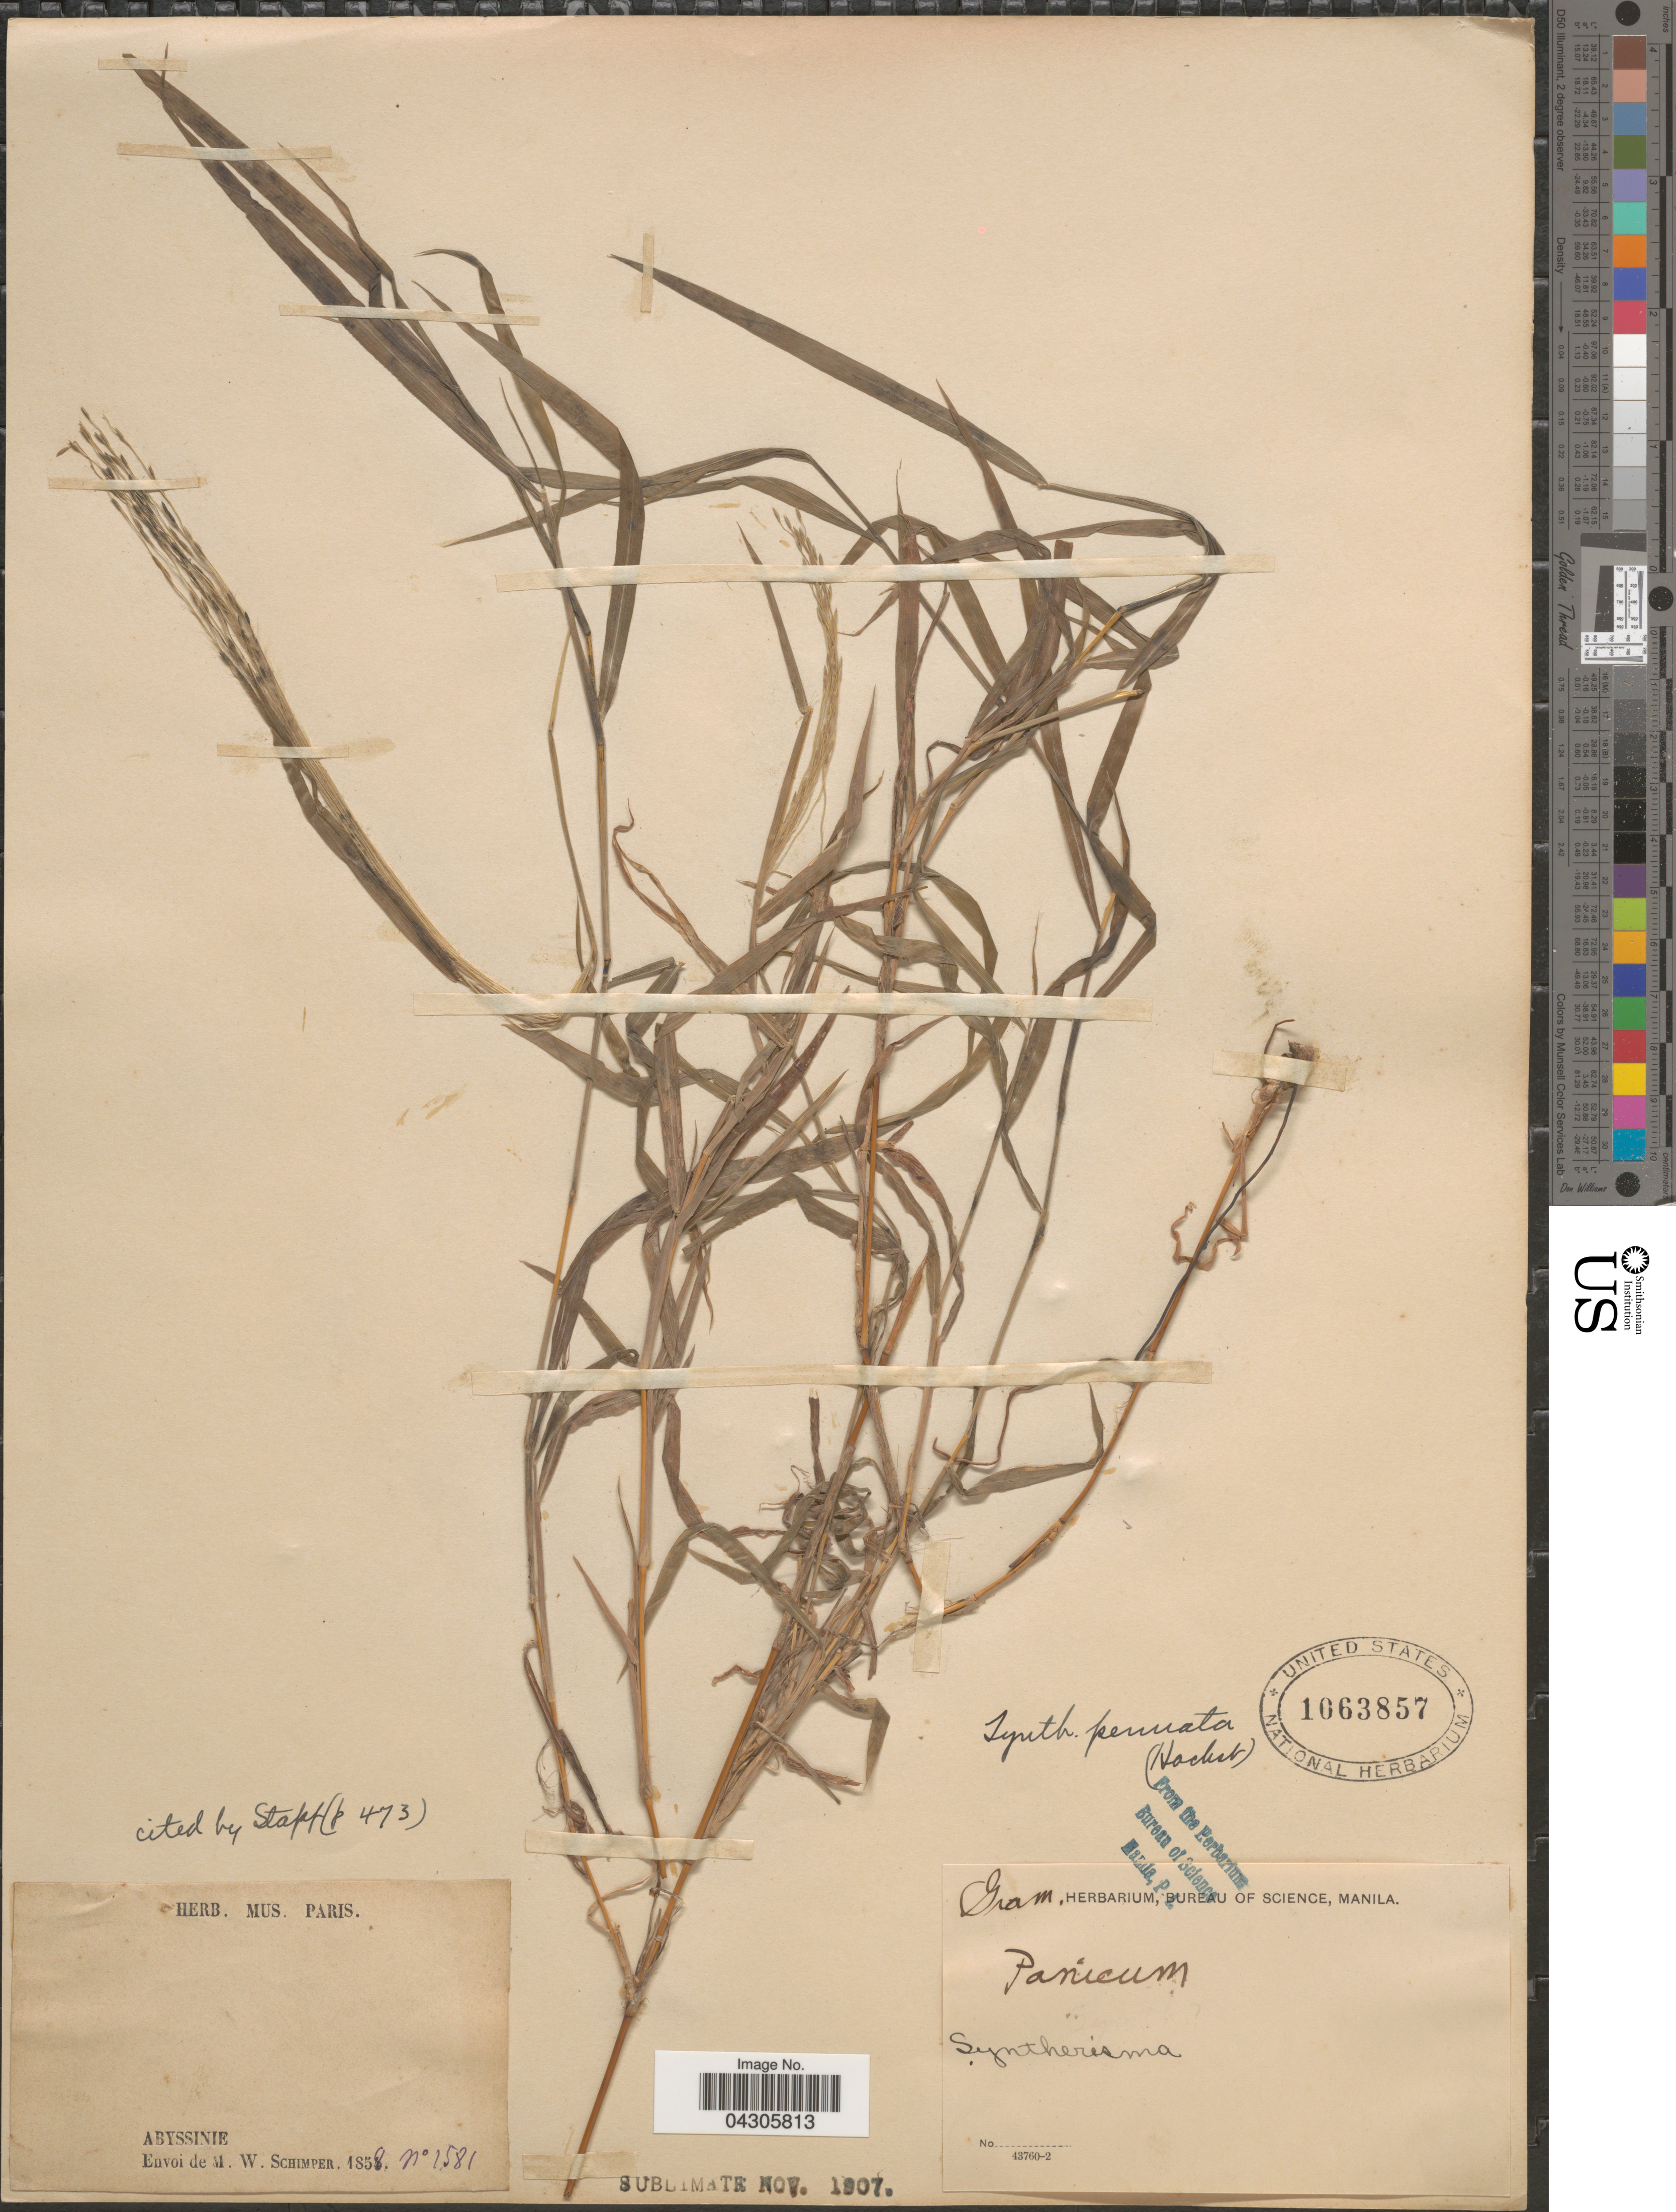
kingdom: Plantae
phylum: Tracheophyta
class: Liliopsida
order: Poales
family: Poaceae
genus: Digitaria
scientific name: Digitaria pennata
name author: (Hochst.) T. Cooke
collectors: W. Schimper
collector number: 1581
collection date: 1858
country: Ethiopia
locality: Abyssinie.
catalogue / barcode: US 1063857